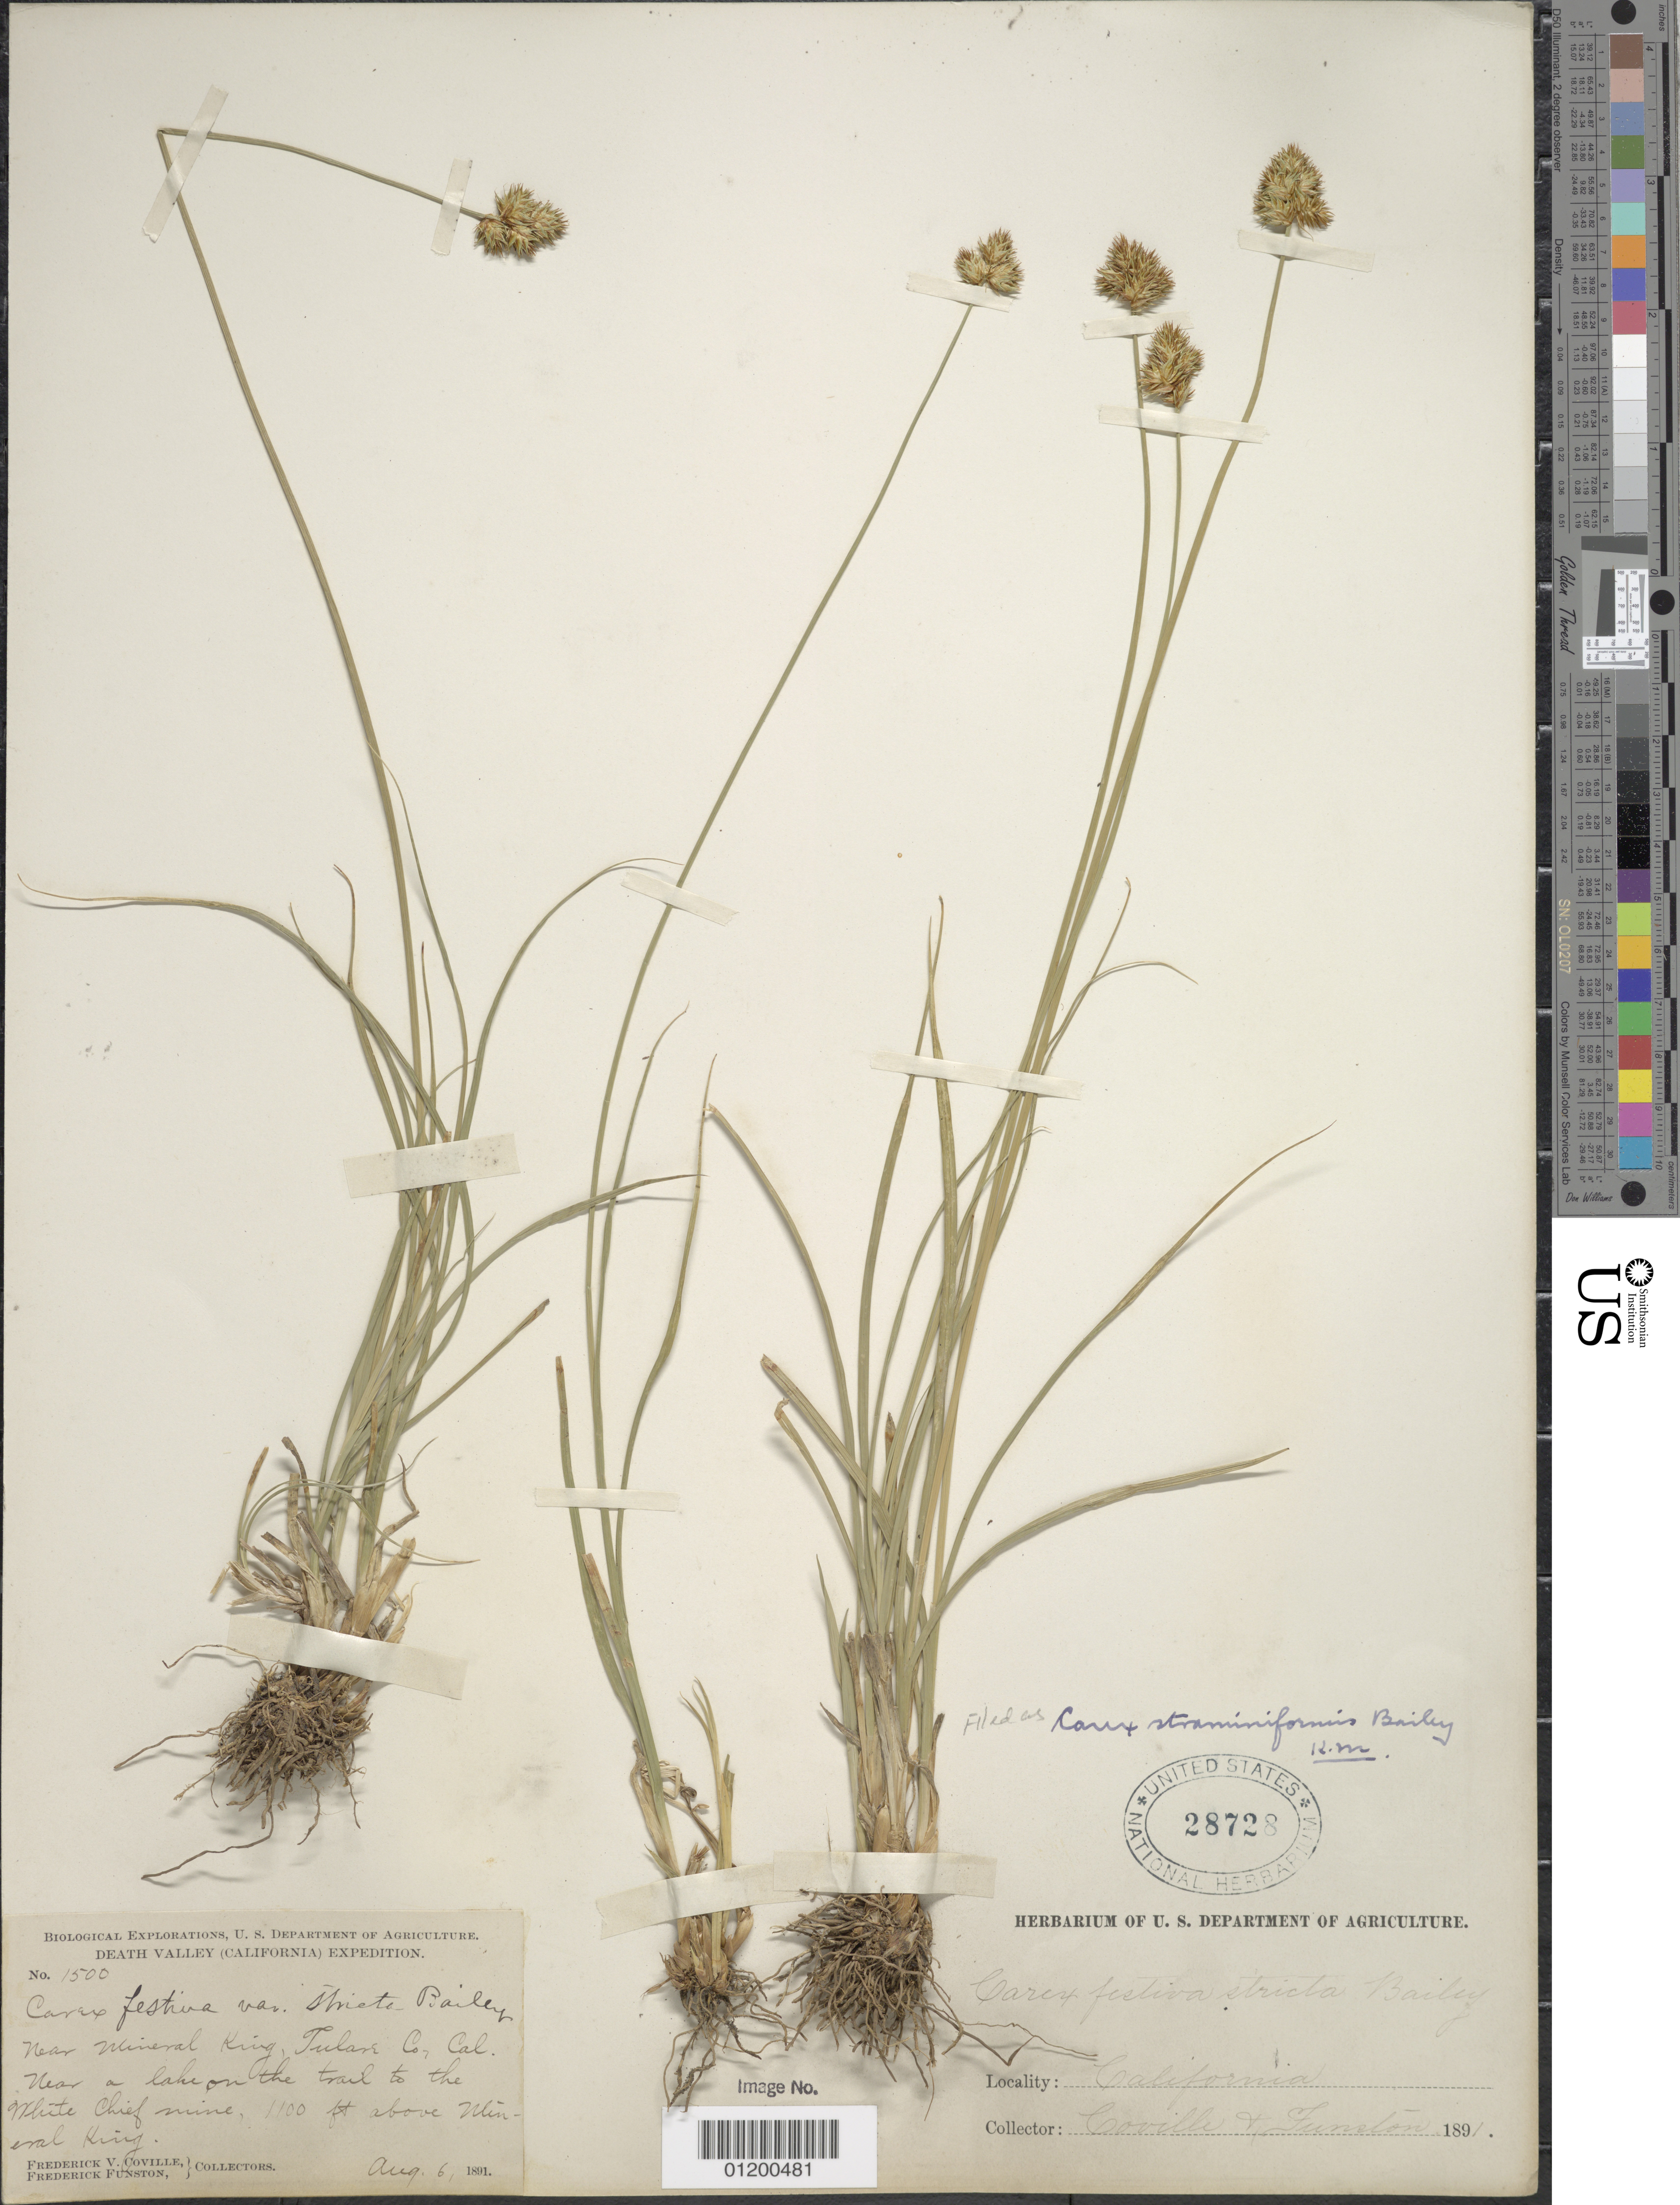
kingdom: Plantae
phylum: Tracheophyta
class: Liliopsida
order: Poales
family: Cyperaceae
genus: Carex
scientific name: Carex straminiformis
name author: L.H. Bailey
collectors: F. V. Coville & F. Funston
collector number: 1500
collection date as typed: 06 Aug 1891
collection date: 1891-08-06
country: United States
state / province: California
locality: near a lake on the trail to the White Chief Mine, 1100 ft. above Mineral King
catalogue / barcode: US 28728